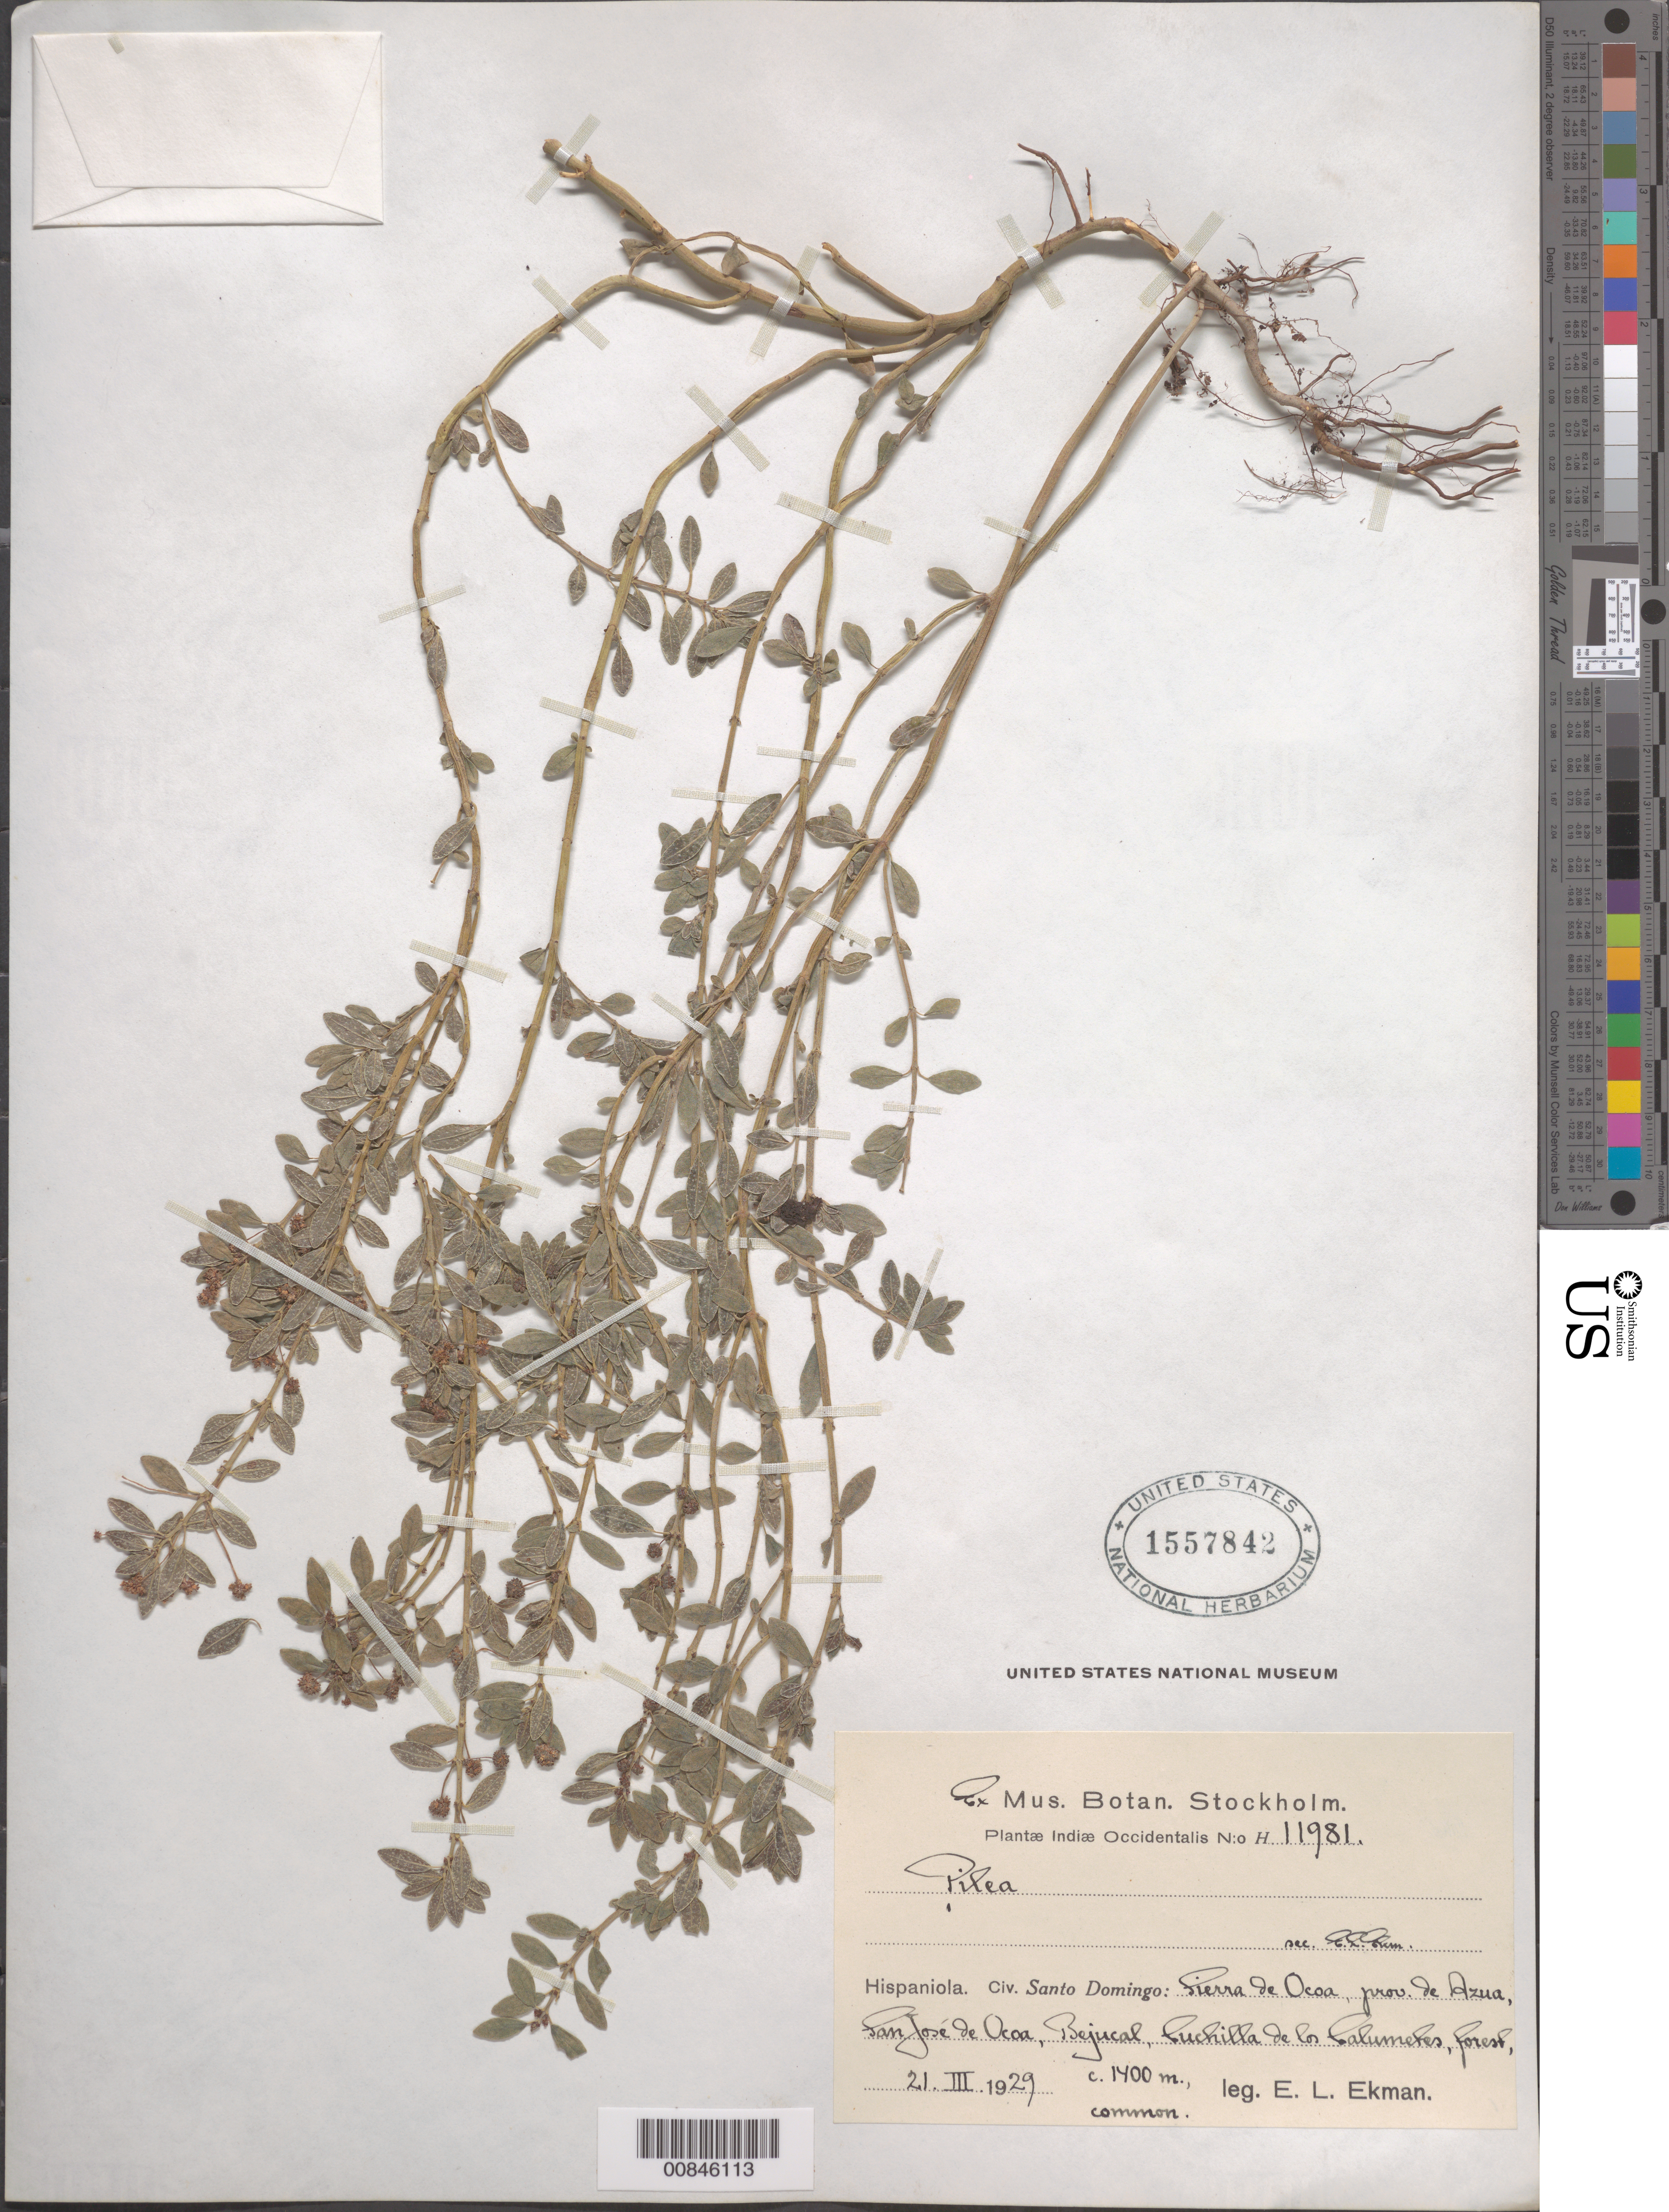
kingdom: Plantae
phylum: Tracheophyta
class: Magnoliopsida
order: Rosales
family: Urticaceae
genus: Pilea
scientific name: Pilea sp.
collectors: E. L. Ekman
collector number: H 11981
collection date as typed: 21 Mar 1929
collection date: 1929-03-21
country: Dominican Republic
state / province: Azua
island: Hispaniola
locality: Sierra de Ocoa, San José de Ocoa, Bejucal, Cuchilla de los Calimetes.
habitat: Forest.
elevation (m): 1400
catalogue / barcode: US 1557842